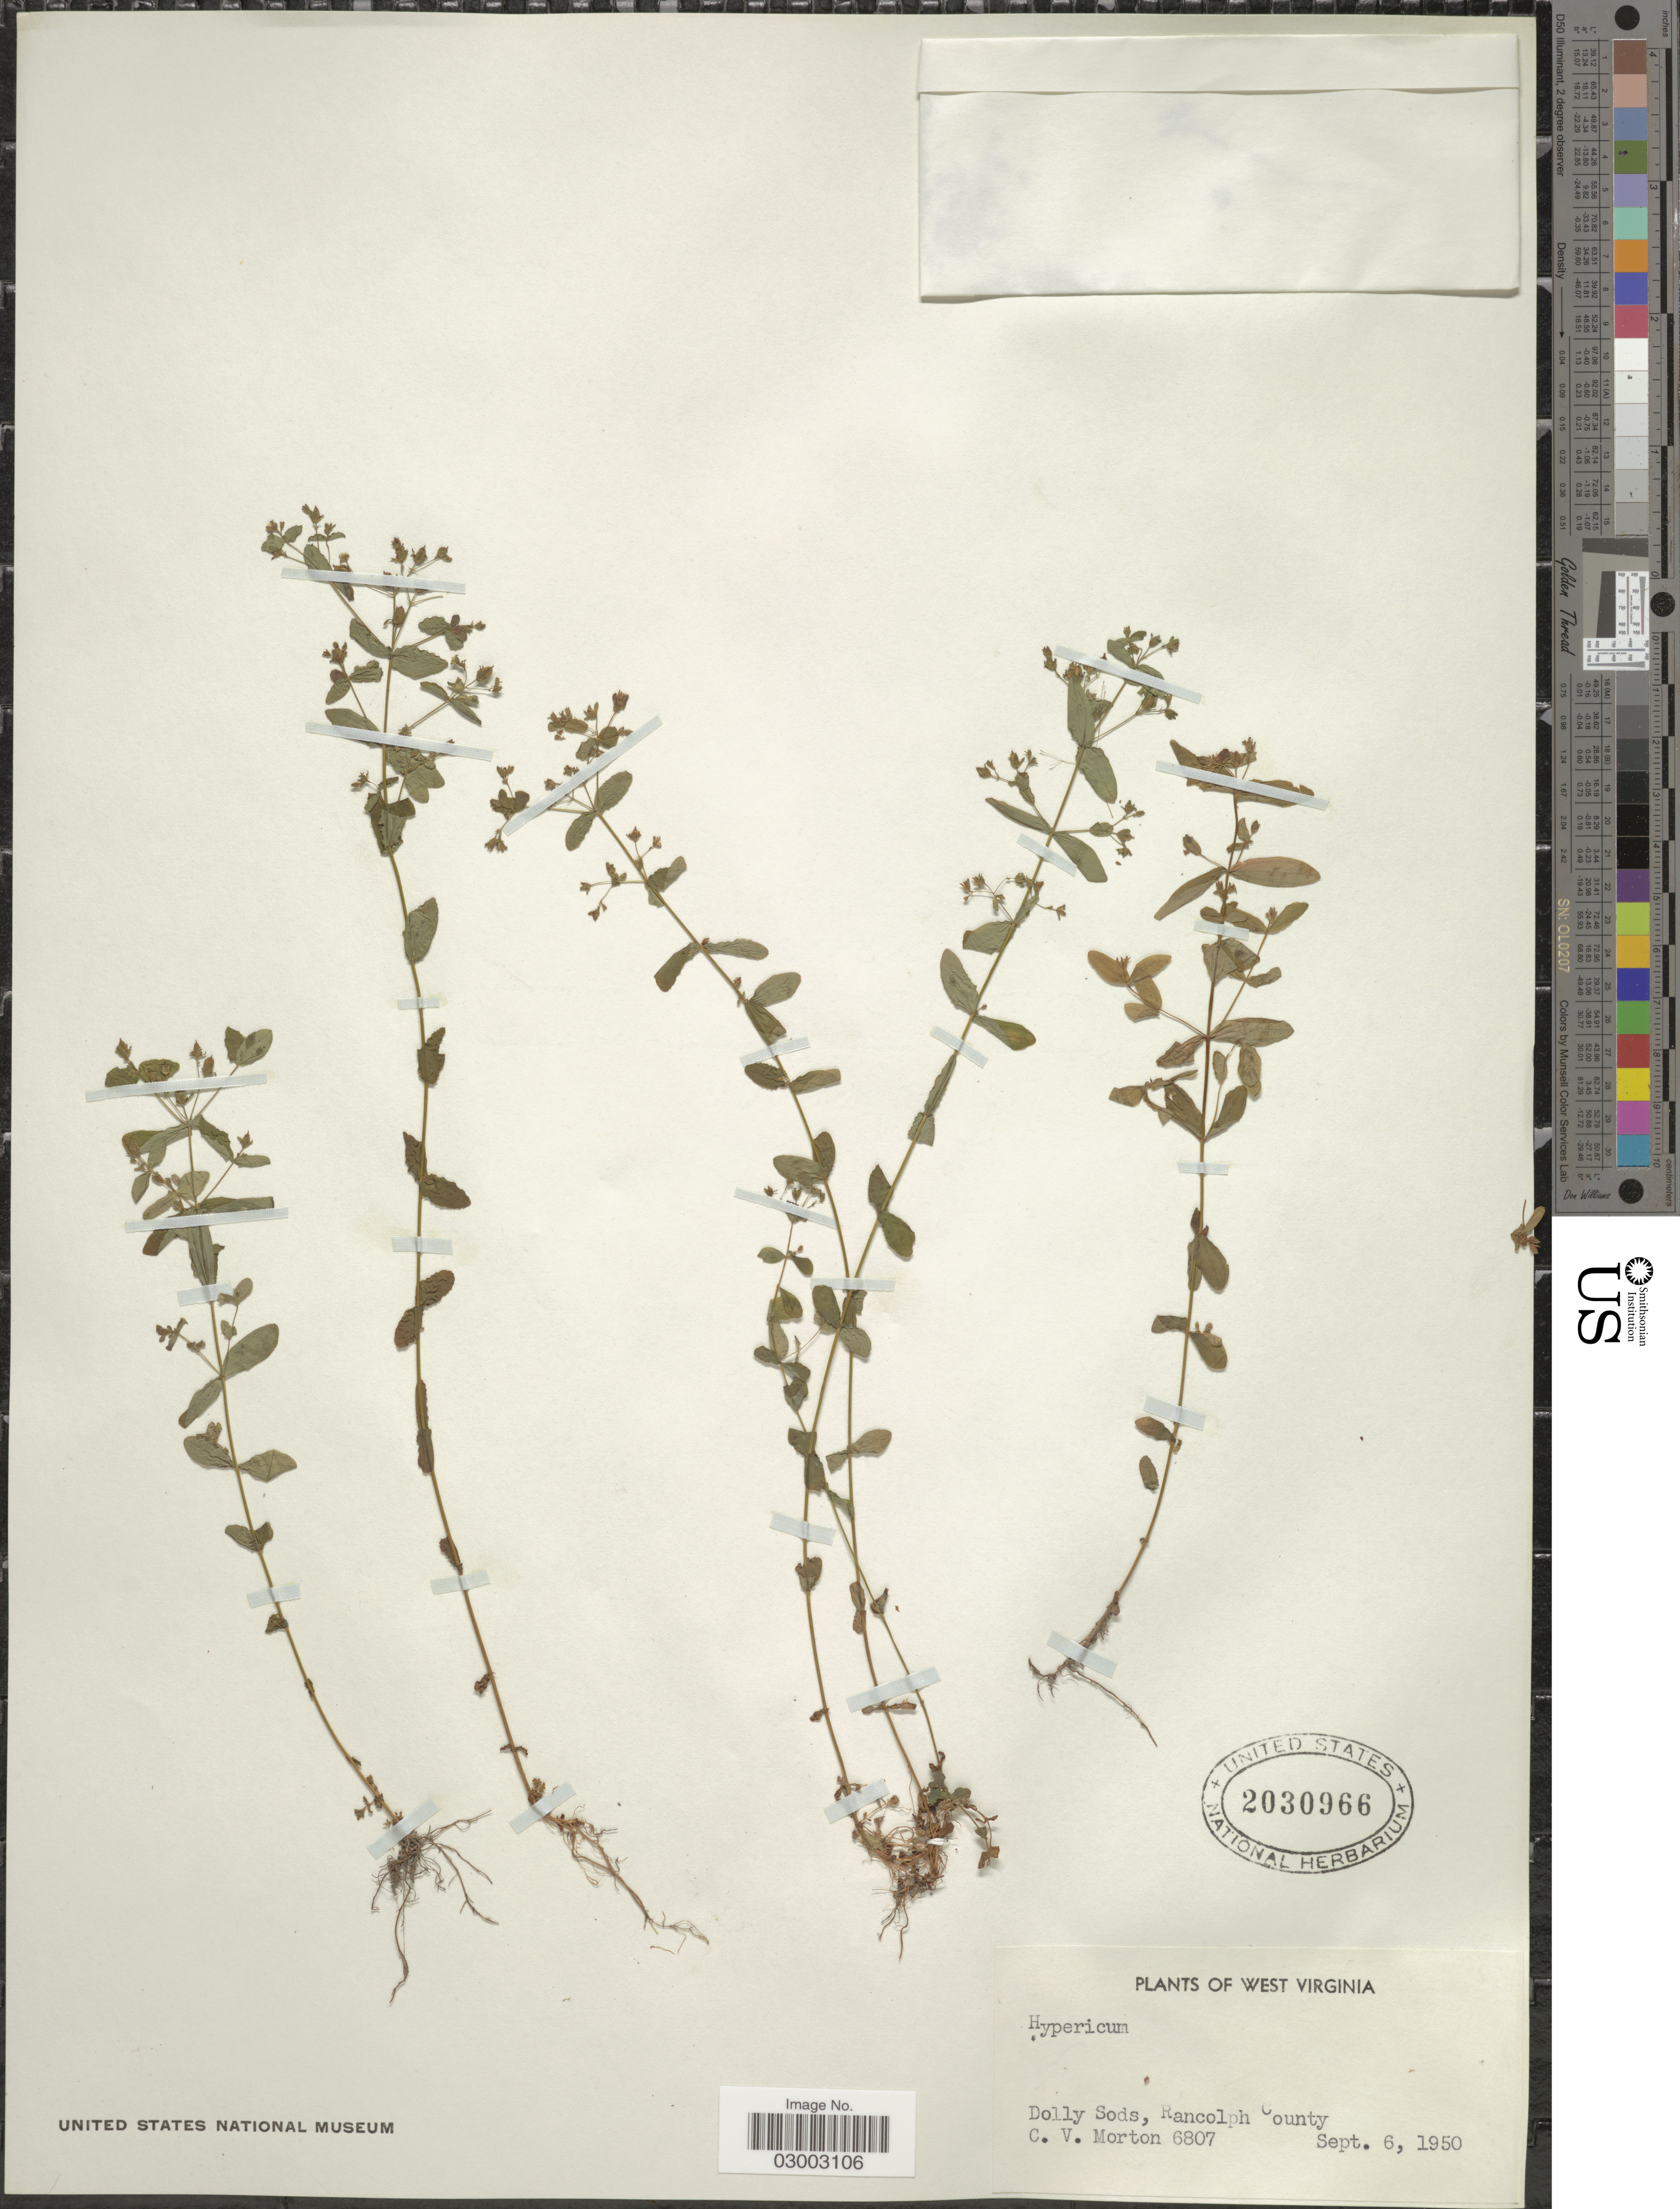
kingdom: Plantae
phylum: Tracheophyta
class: Magnoliopsida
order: Malpighiales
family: Hypericaceae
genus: Hypericum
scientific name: Hypericum sp.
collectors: C. V. Morton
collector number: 6807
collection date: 1950-09-06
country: United States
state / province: West Virginia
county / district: Randolph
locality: Dolly Sods, Rancolph County.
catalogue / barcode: US 2030966